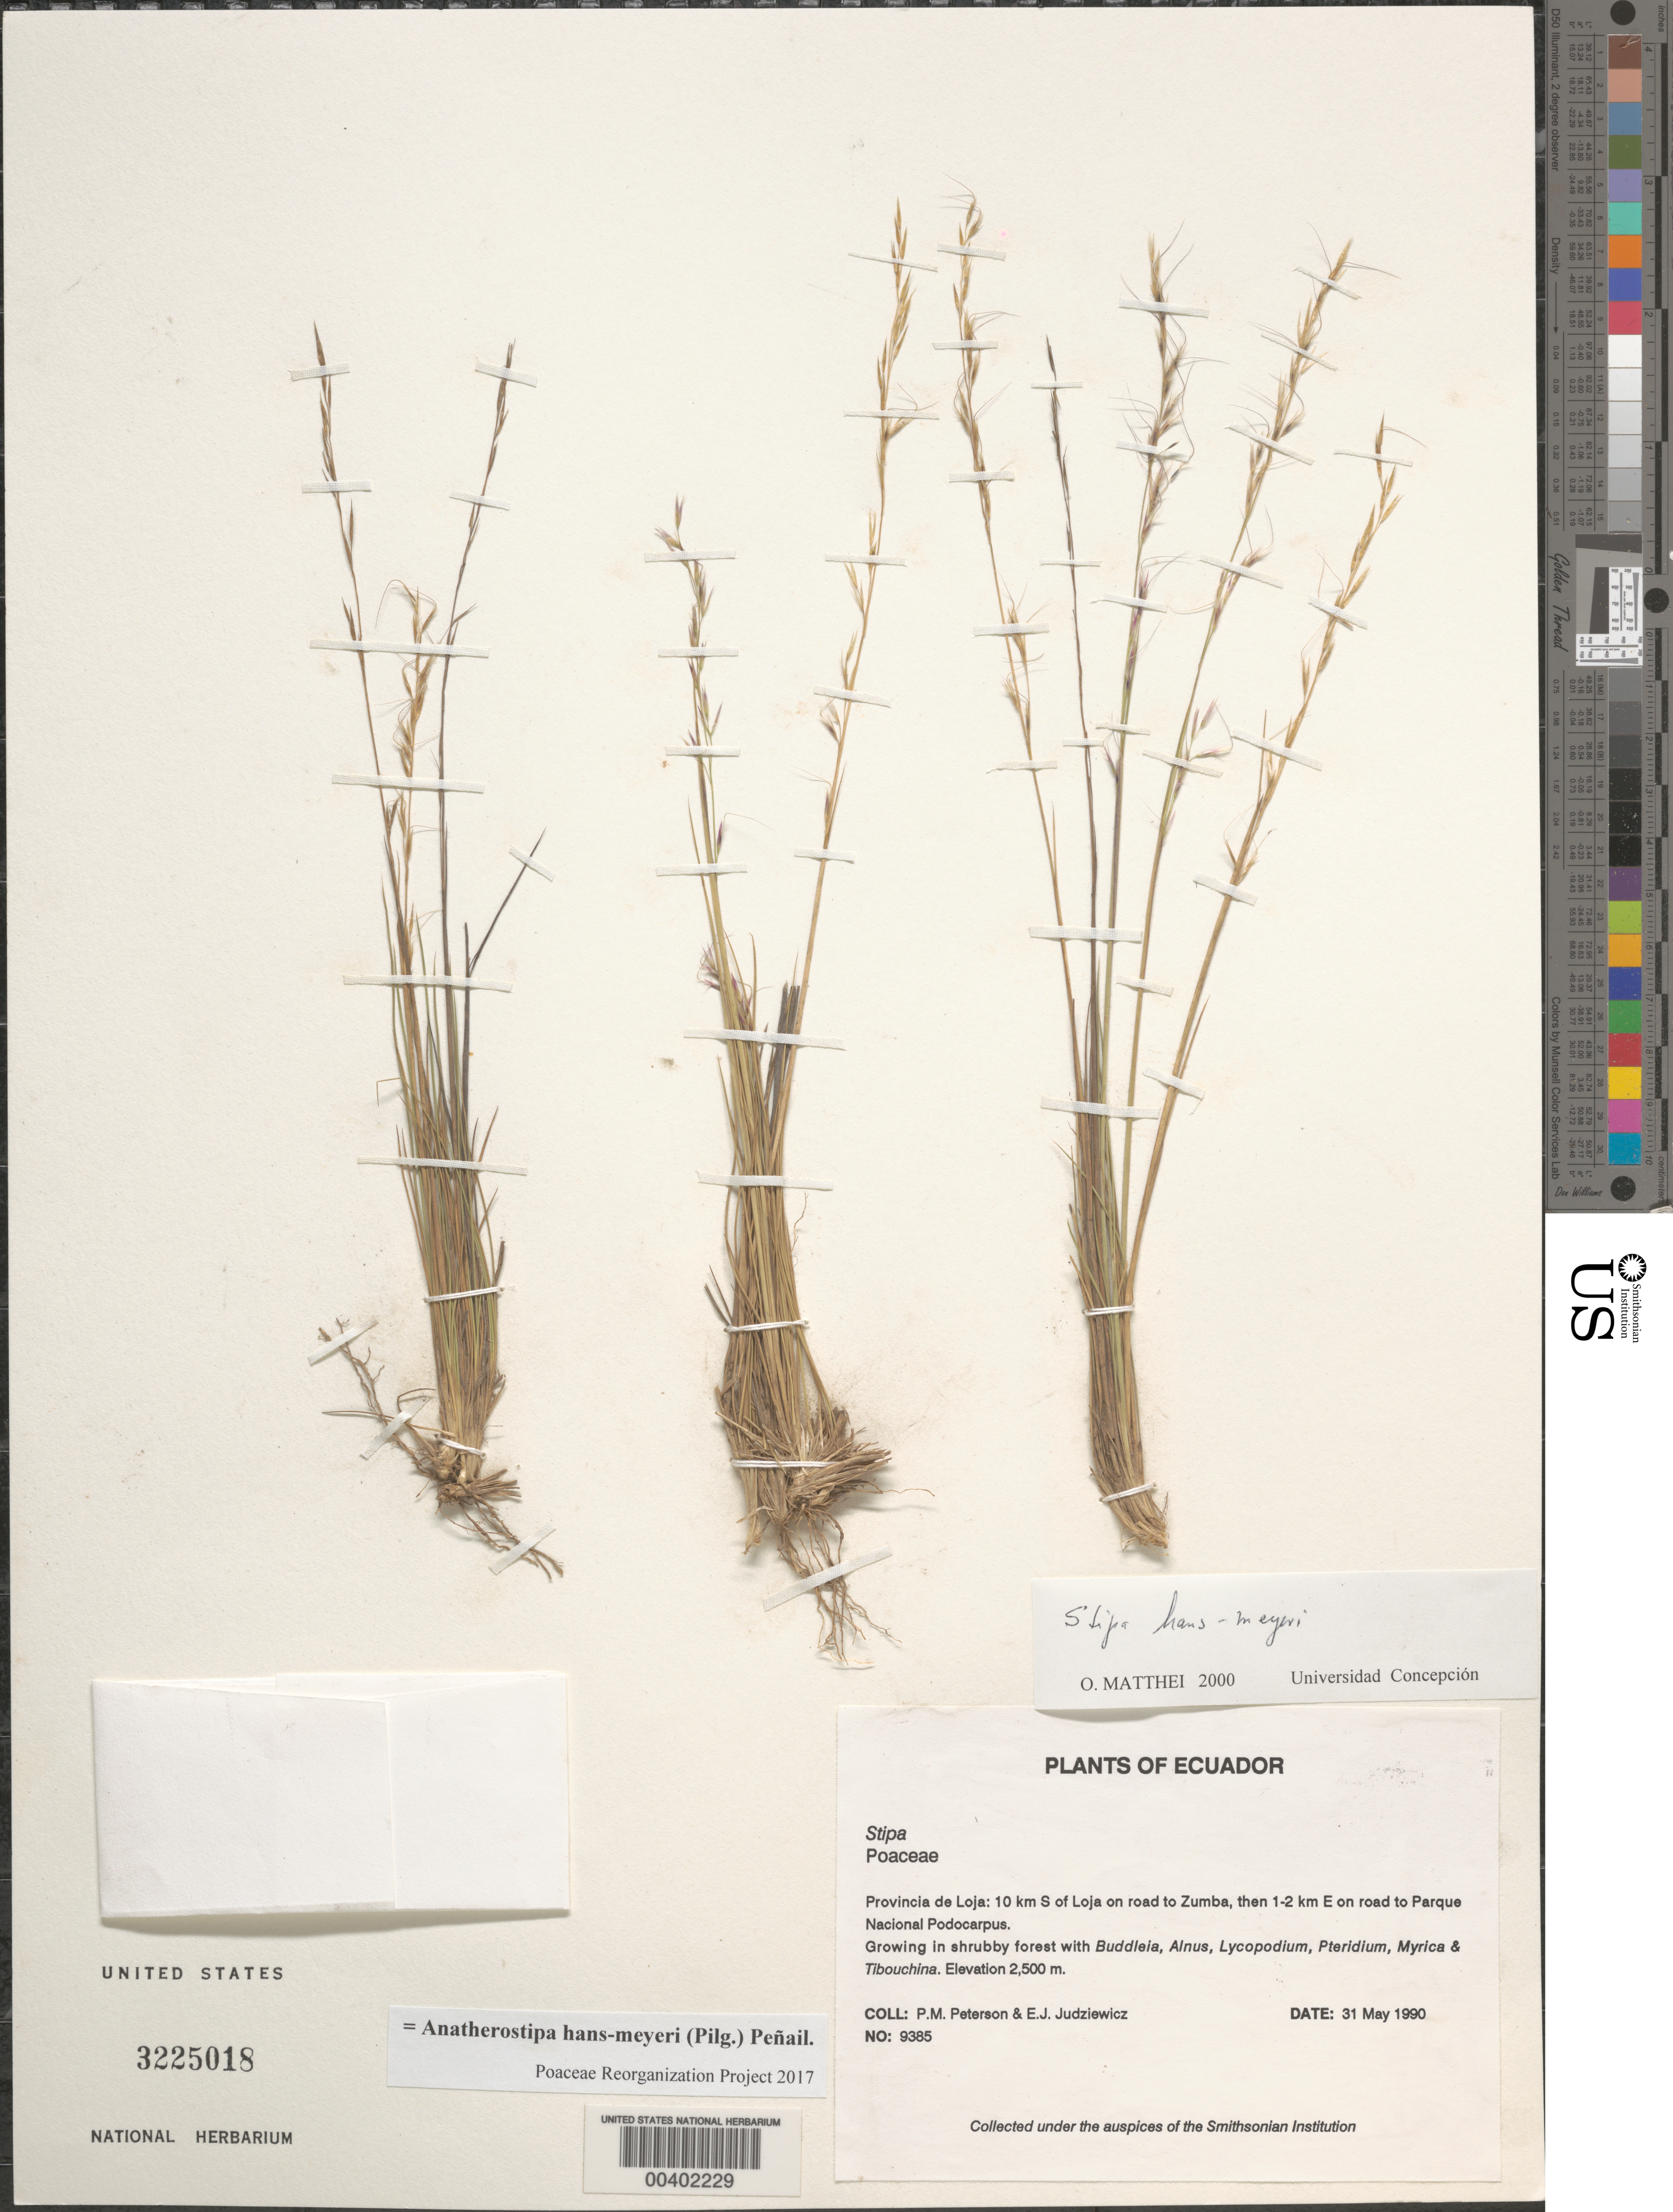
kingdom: Plantae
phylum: Tracheophyta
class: Liliopsida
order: Poales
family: Poaceae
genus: Anatherostipa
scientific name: Anatherostipa hans-meyeri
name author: (Pilg.) Peñailillo B.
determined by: Poaceae Reorganization Project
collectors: P. M. Peterson & E. J. Judziewicz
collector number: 09385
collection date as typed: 31 May 1990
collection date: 1990-05-31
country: Ecuador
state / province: Loja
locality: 10 km S of Loja on road to Zumba, then 1-2 km E on road to Parque Nacional Podocarpus.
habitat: Growing in shrubby forest with Buddleia, Alnus, Lycopodium, Pteridium, Myrica & Tibouchina.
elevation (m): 2500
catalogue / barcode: US 3225018